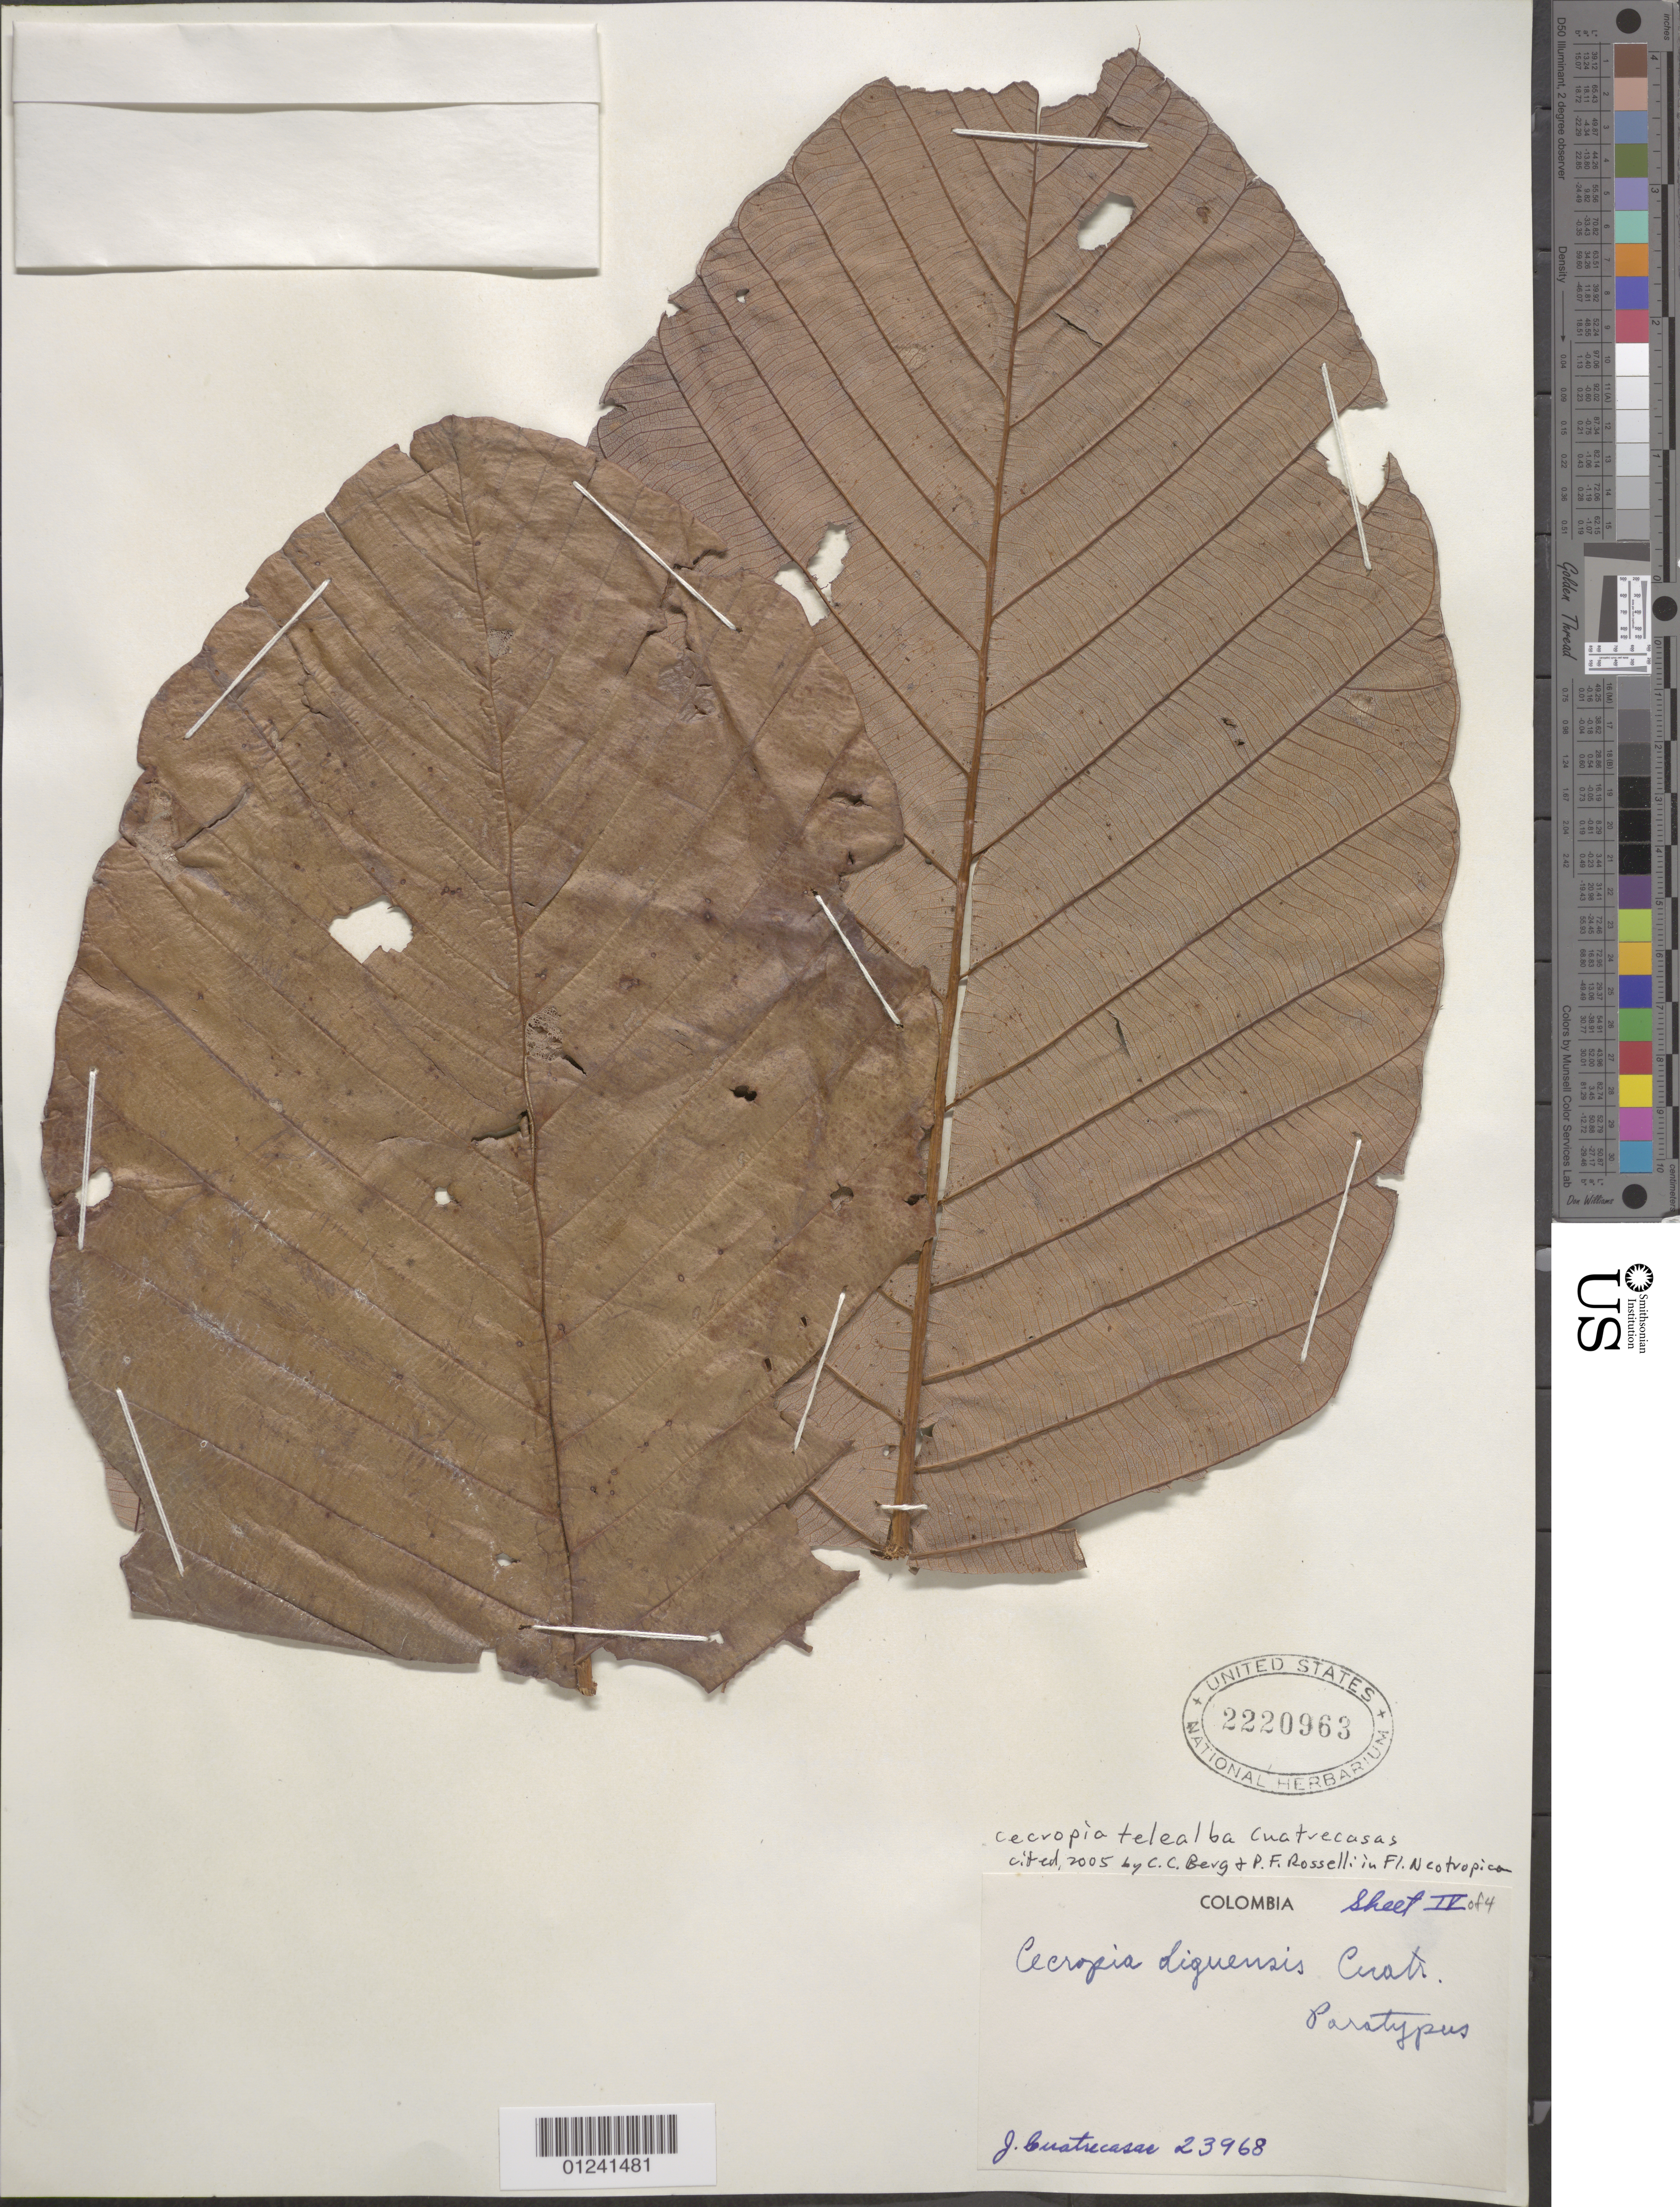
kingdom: Plantae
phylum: Tracheophyta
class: Magnoliopsida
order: Rosales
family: Urticaceae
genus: Cecropia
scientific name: Cecropia telealba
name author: Cuatrec.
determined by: Cuatrecasas, J.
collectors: J. Cuatrecasas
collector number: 23968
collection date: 1947-03-24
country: Colombia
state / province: Valle del Cauca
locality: Cordillera Occidental, vertiente occidental; Hoya del rio Digua; Rio San Juan; abajo de Queremal a la derecha del rio entre km 52 y 53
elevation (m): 1300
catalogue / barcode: US 2220963